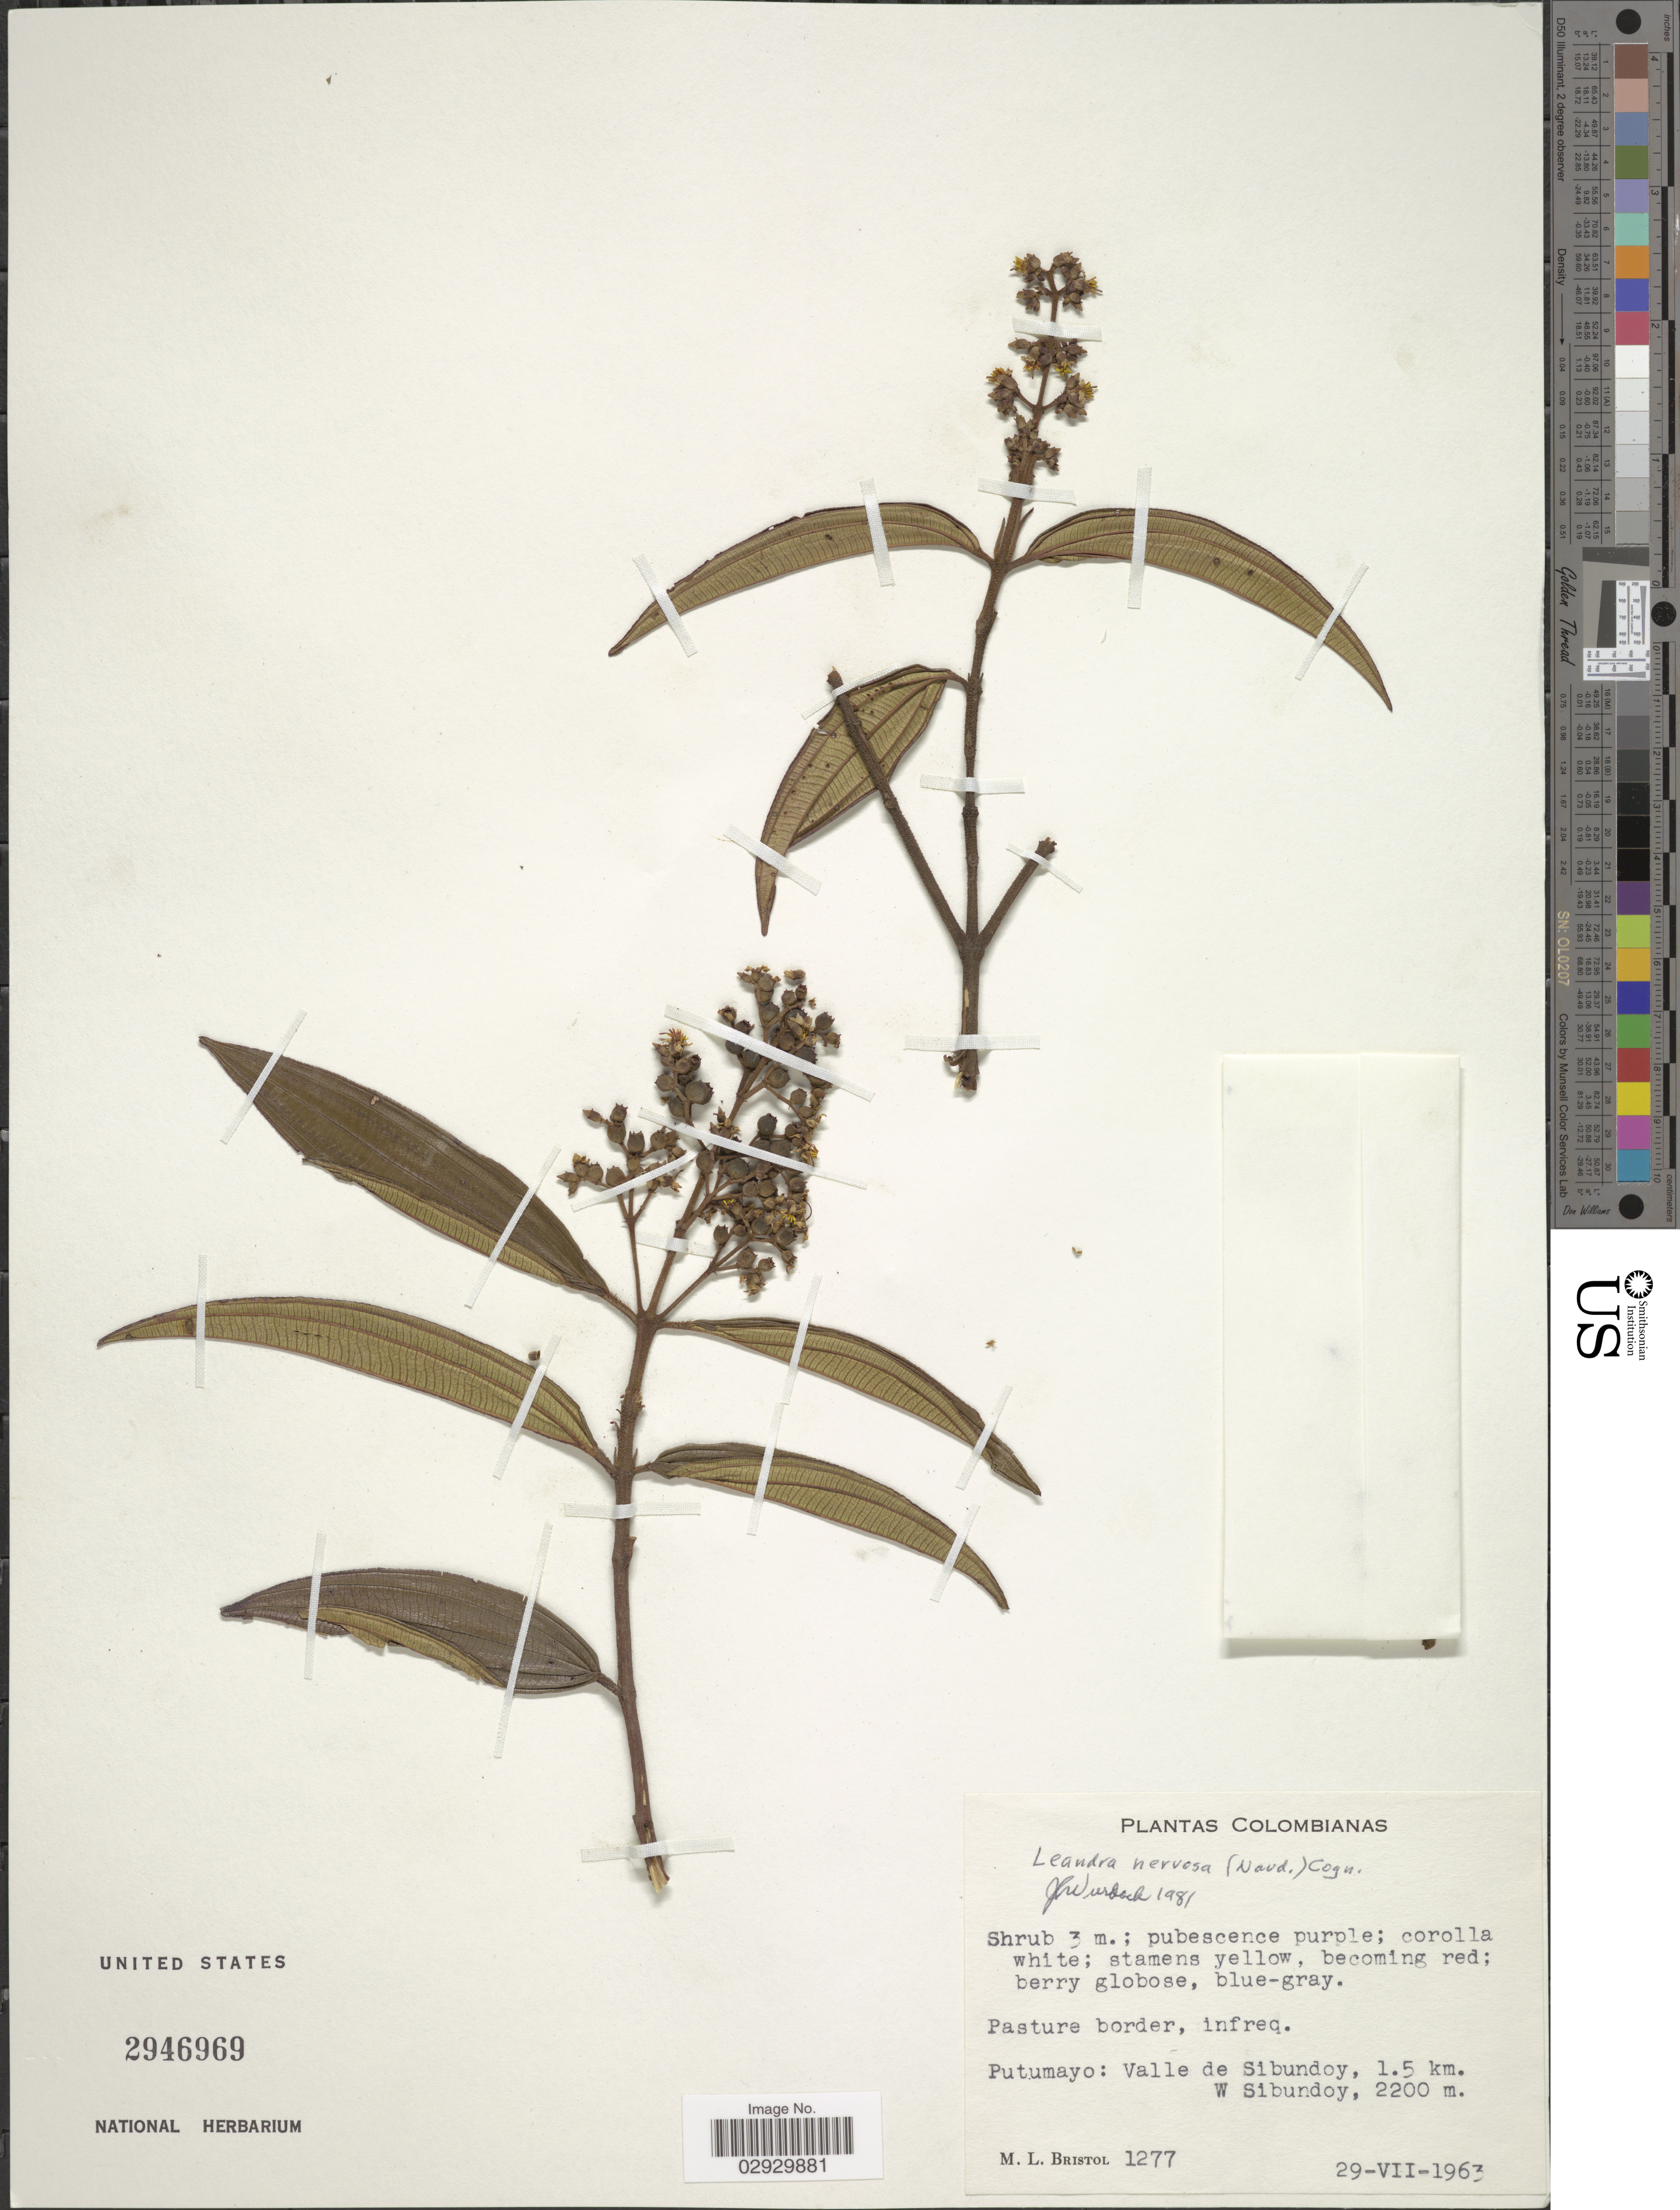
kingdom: Plantae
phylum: Tracheophyta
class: Magnoliopsida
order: Myrtales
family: Melastomataceae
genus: Leandra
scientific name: Leandra nervosa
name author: (Naudin) Cogn.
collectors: M. L. Bristol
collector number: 1277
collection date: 1963-07-29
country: Colombia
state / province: Putumayo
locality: Valle de Sibundoy, 1.5 km. W Sibundoy.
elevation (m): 2200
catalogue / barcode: US 2946969